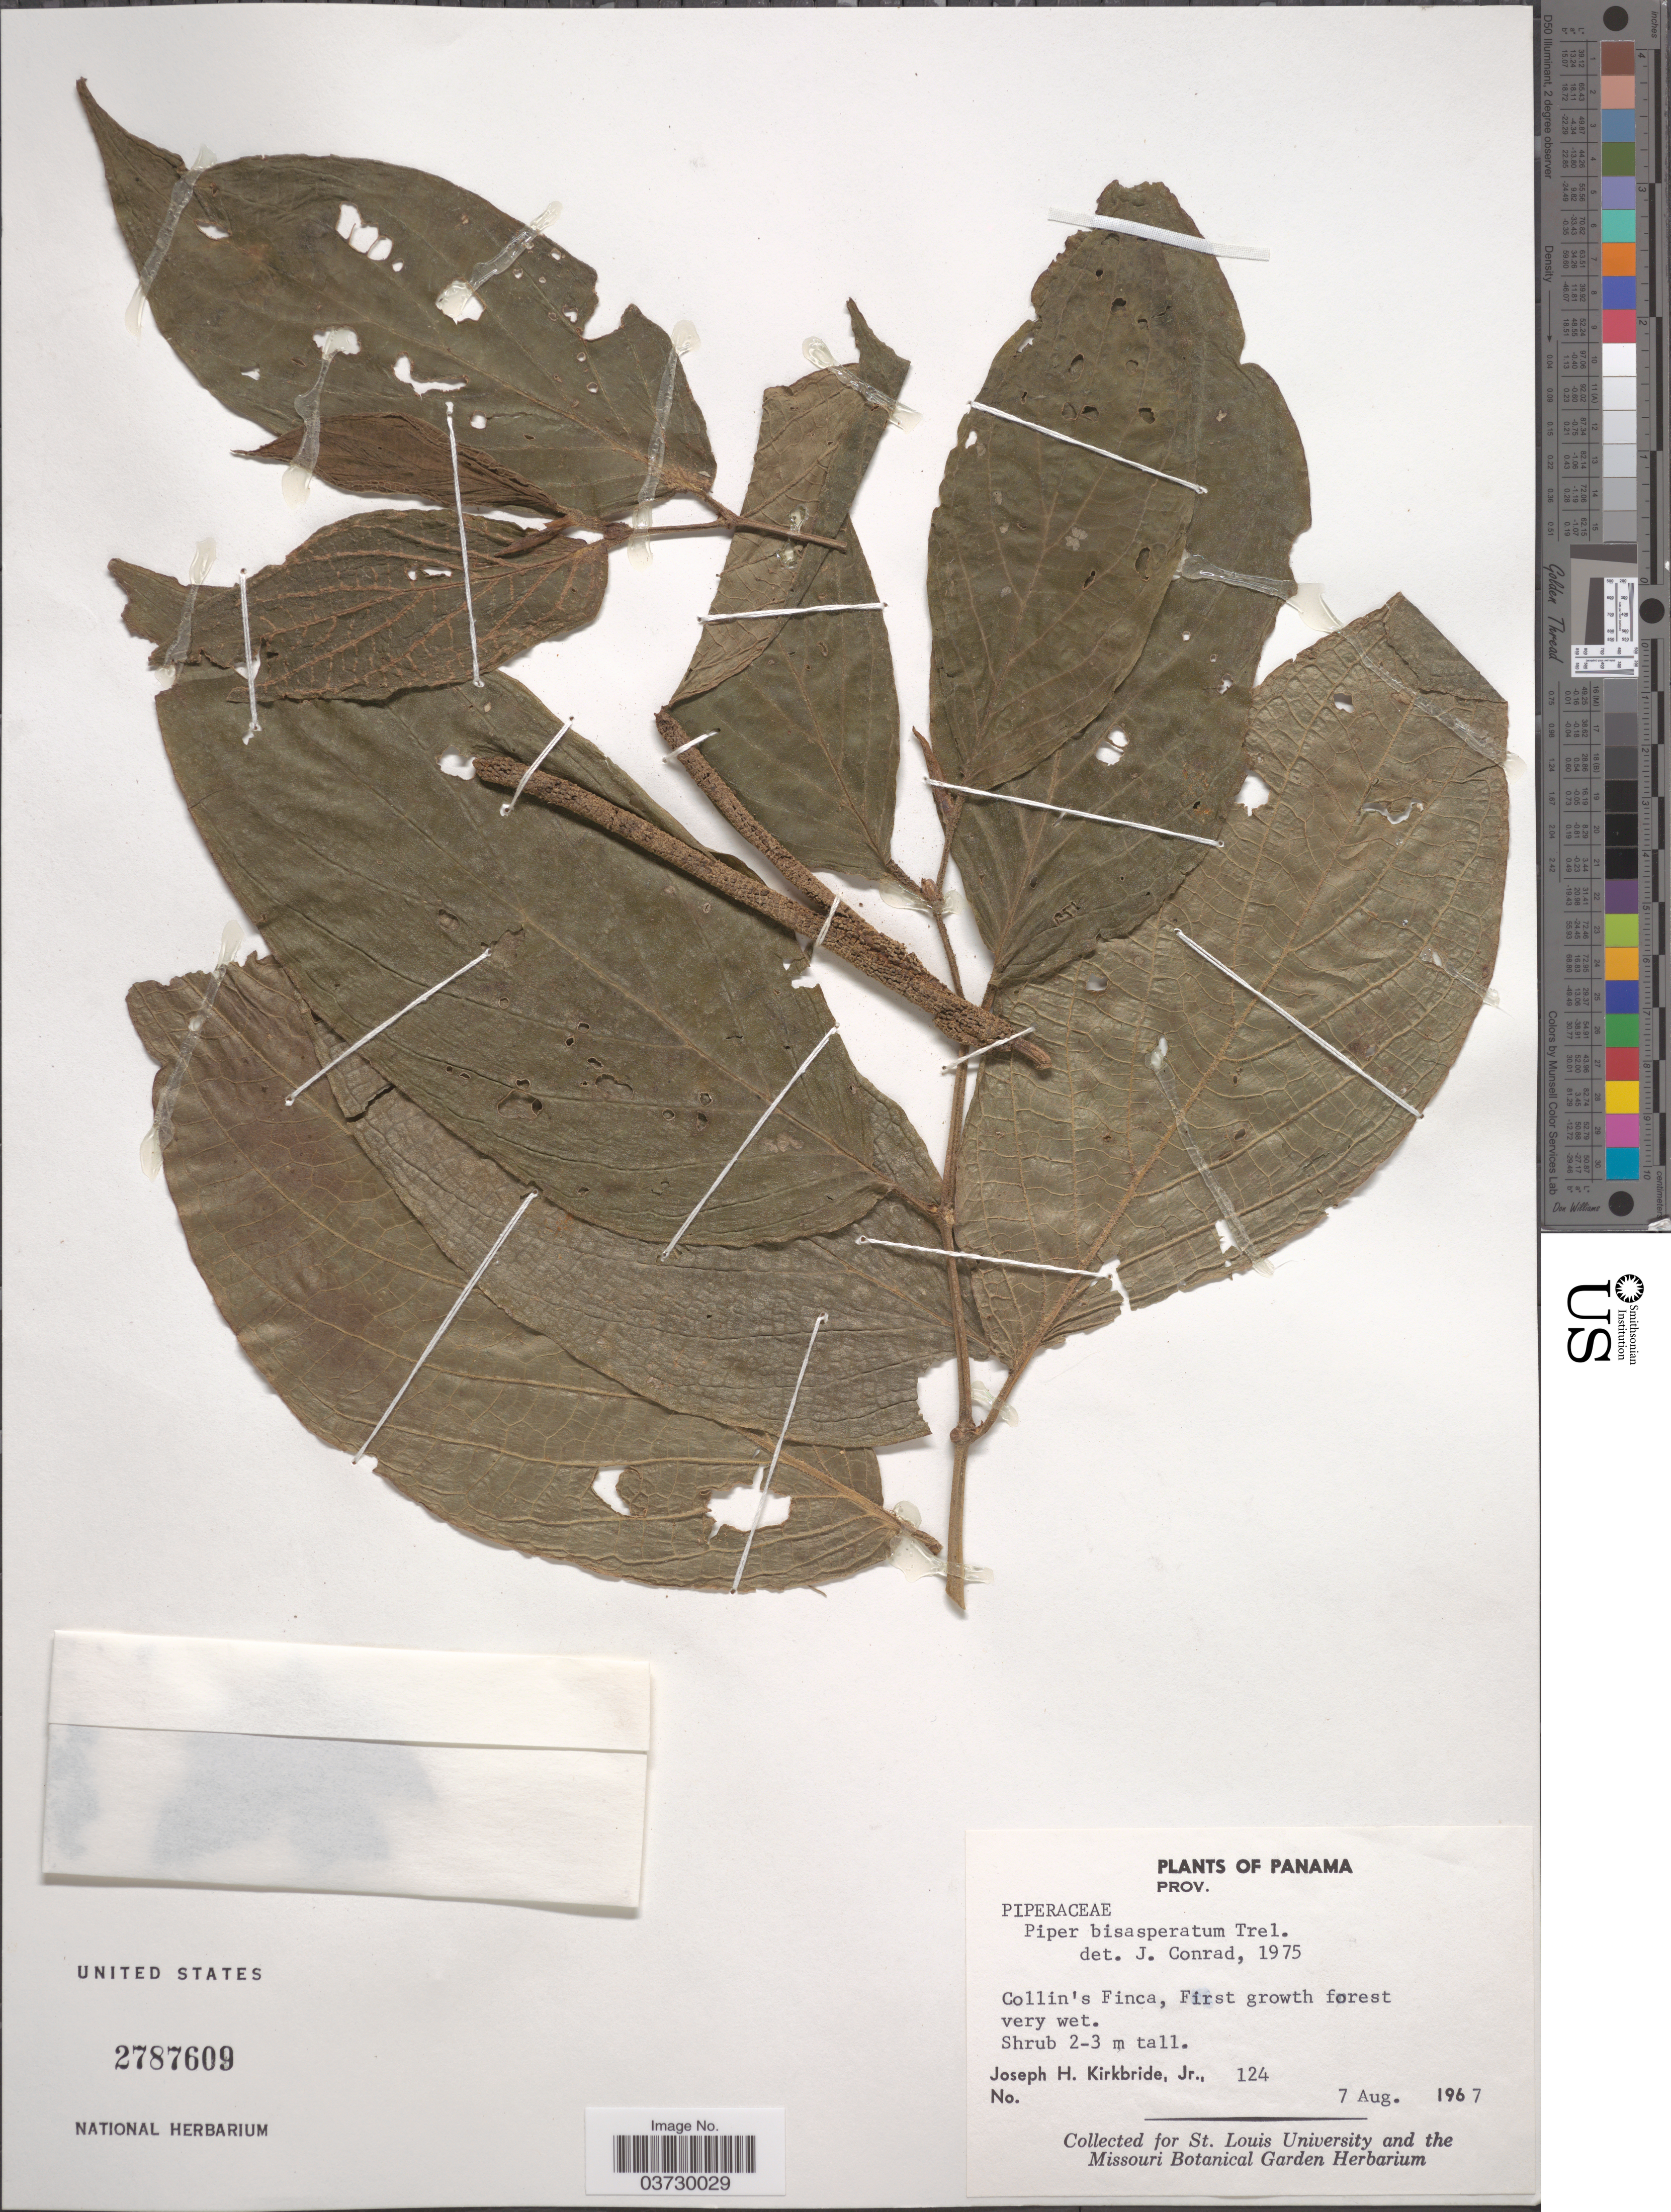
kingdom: Plantae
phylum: Tracheophyta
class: Magnoliopsida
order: Piperales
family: Piperaceae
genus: Piper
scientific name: Piper bisasperatum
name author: Trel.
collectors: J. H. Kirkbride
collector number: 124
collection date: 1967-08-07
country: Panama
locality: Collin's Finca, First growth forest very wet.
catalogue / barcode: US 2787609